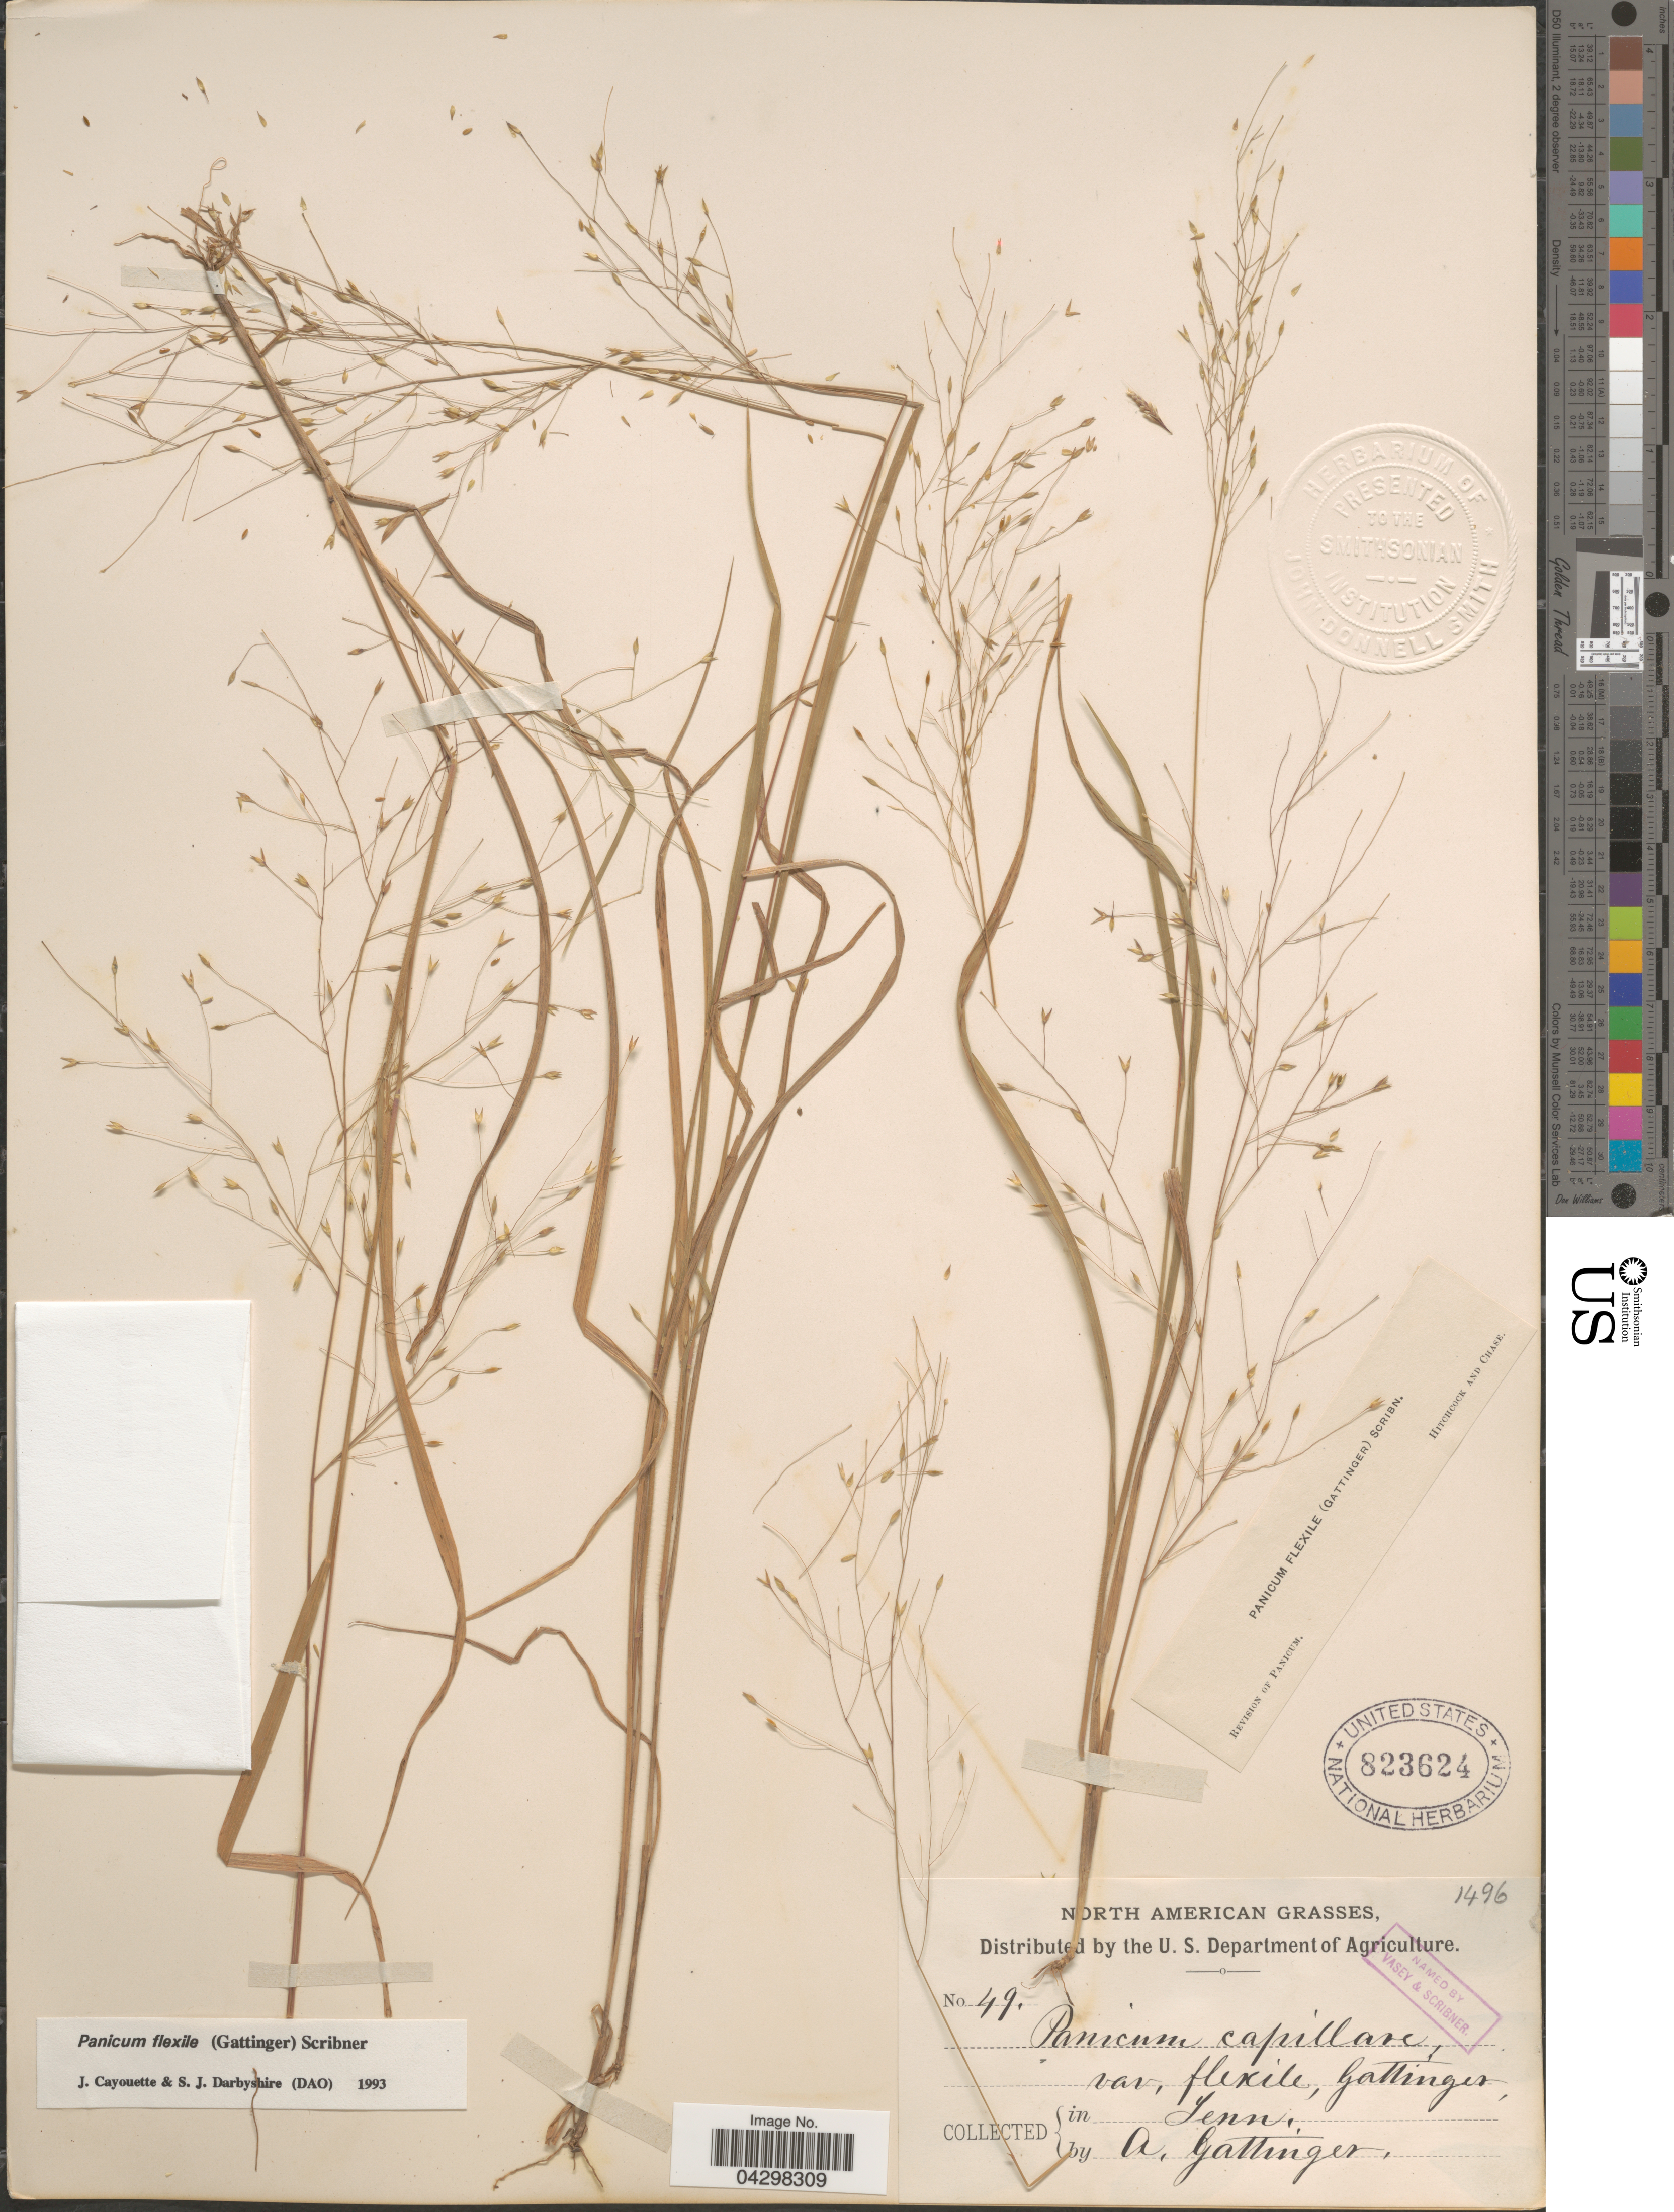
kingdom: Plantae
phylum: Tracheophyta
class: Liliopsida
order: Poales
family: Poaceae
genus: Panicum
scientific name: Panicum flexile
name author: (Gatt.) Scribn.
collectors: A. Gattinger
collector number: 49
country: United States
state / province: Tennessee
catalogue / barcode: US 823624